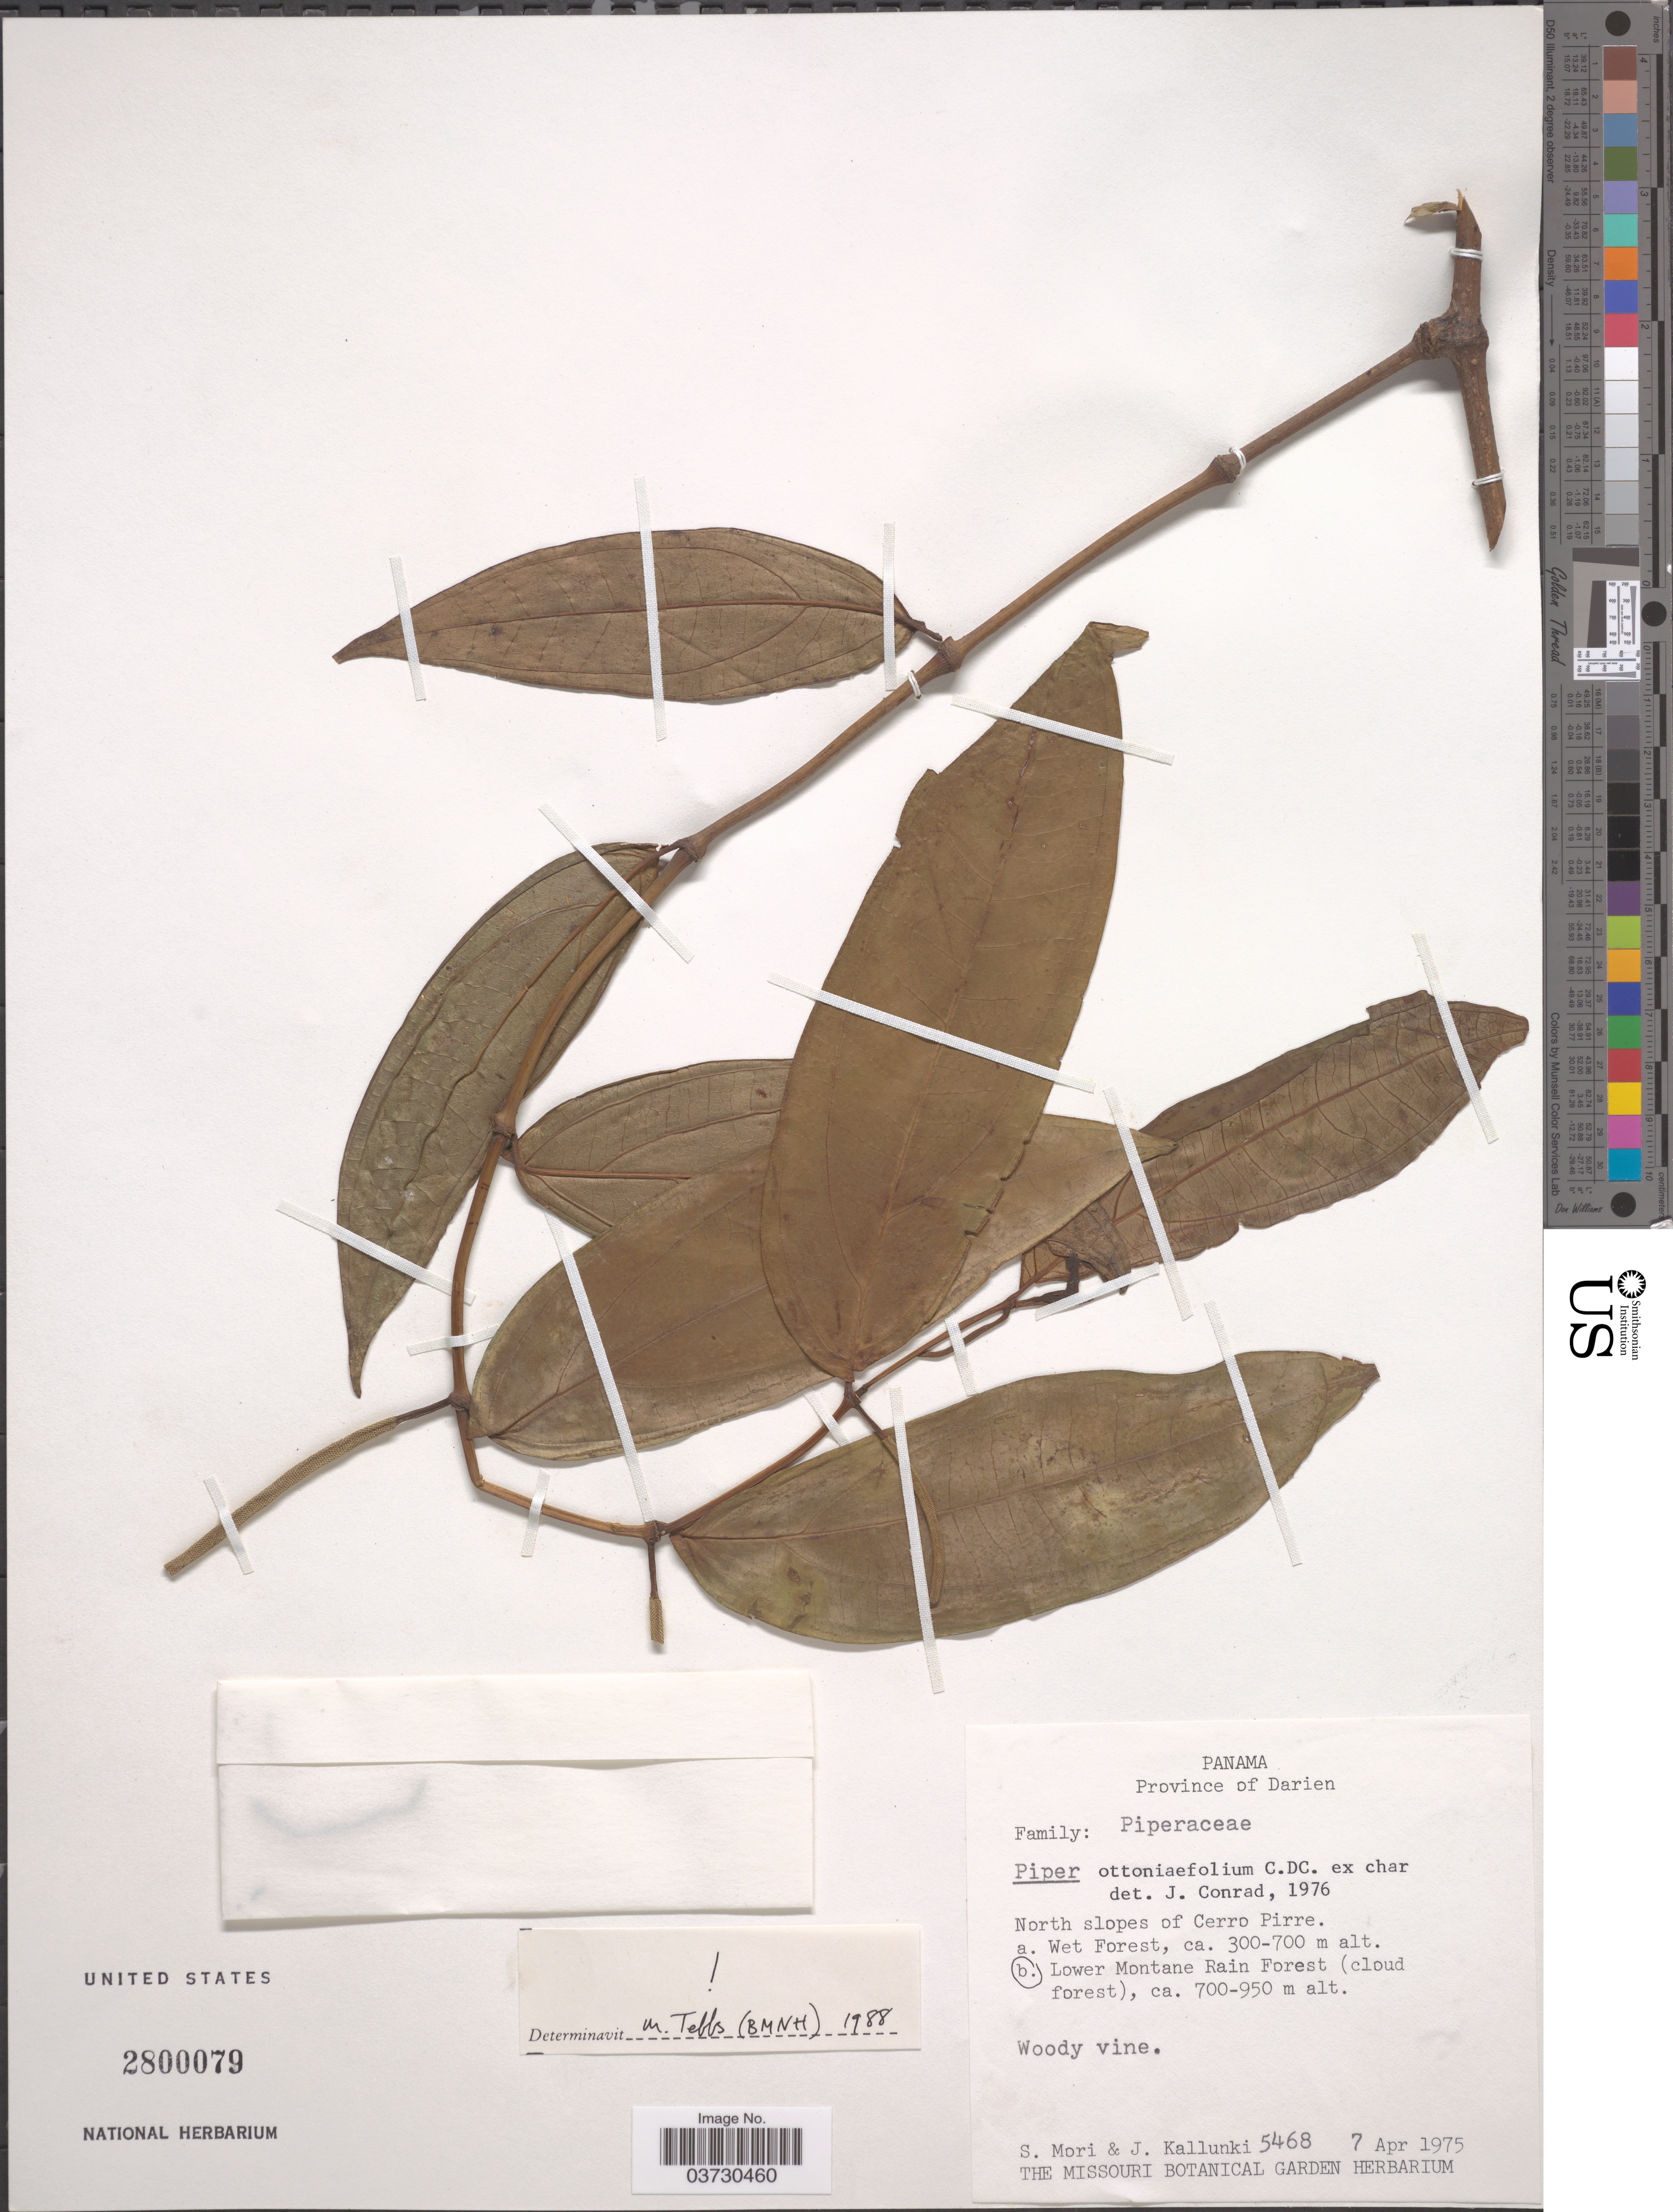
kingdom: Plantae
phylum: Tracheophyta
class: Magnoliopsida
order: Piperales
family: Piperaceae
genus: Piper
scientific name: Piper ottoniifolium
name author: C. DC.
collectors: S. Mori & J. Kallunki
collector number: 5468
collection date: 1975-04-07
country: Panama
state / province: Darien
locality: North slopes of Cerro Pirre. Lower Montane Rain Forest ( cloud forest).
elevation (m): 700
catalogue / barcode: US 2800079